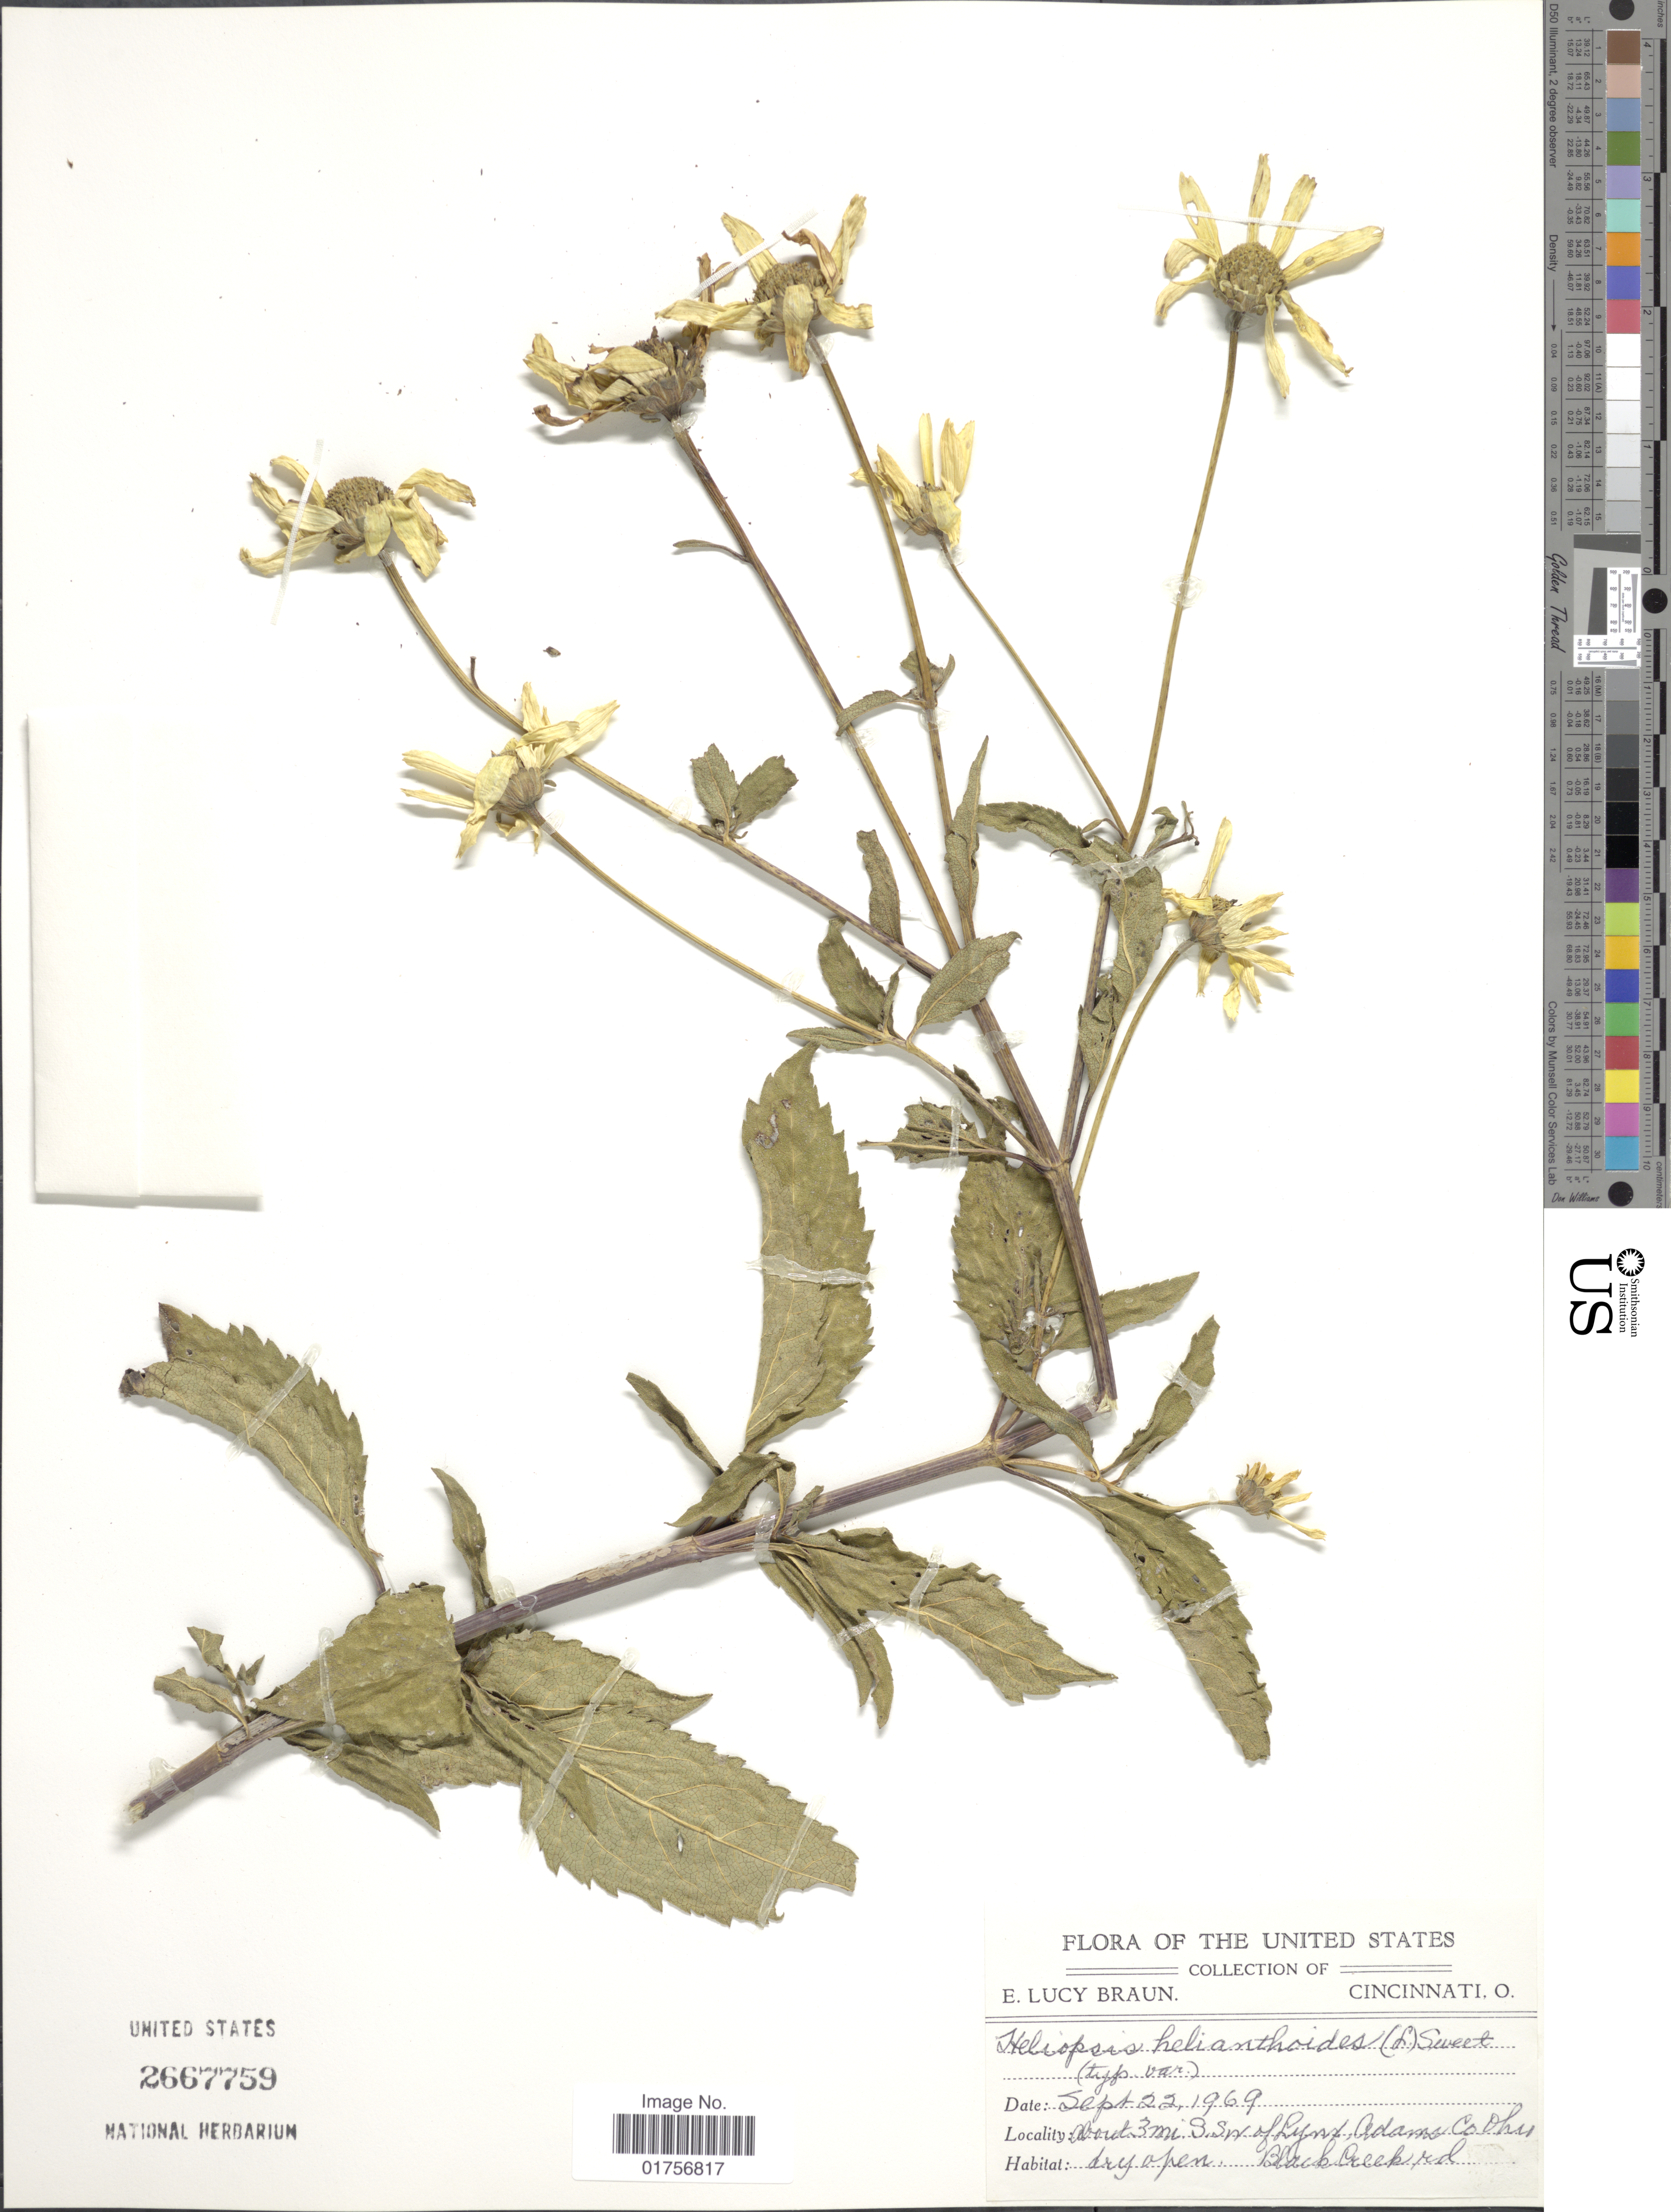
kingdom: Plantae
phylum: Tracheophyta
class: Magnoliopsida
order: Asterales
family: Asteraceae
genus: Heliopsis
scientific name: Heliopsis helianthoides subsp. helianthoides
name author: (L.) Sweet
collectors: E. L. Braun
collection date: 1969-09-22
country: United States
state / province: Ohio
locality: About 3 mi. S.W. of Lynx, Adams Co., Ohio, Black Creek rd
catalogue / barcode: US 2667759